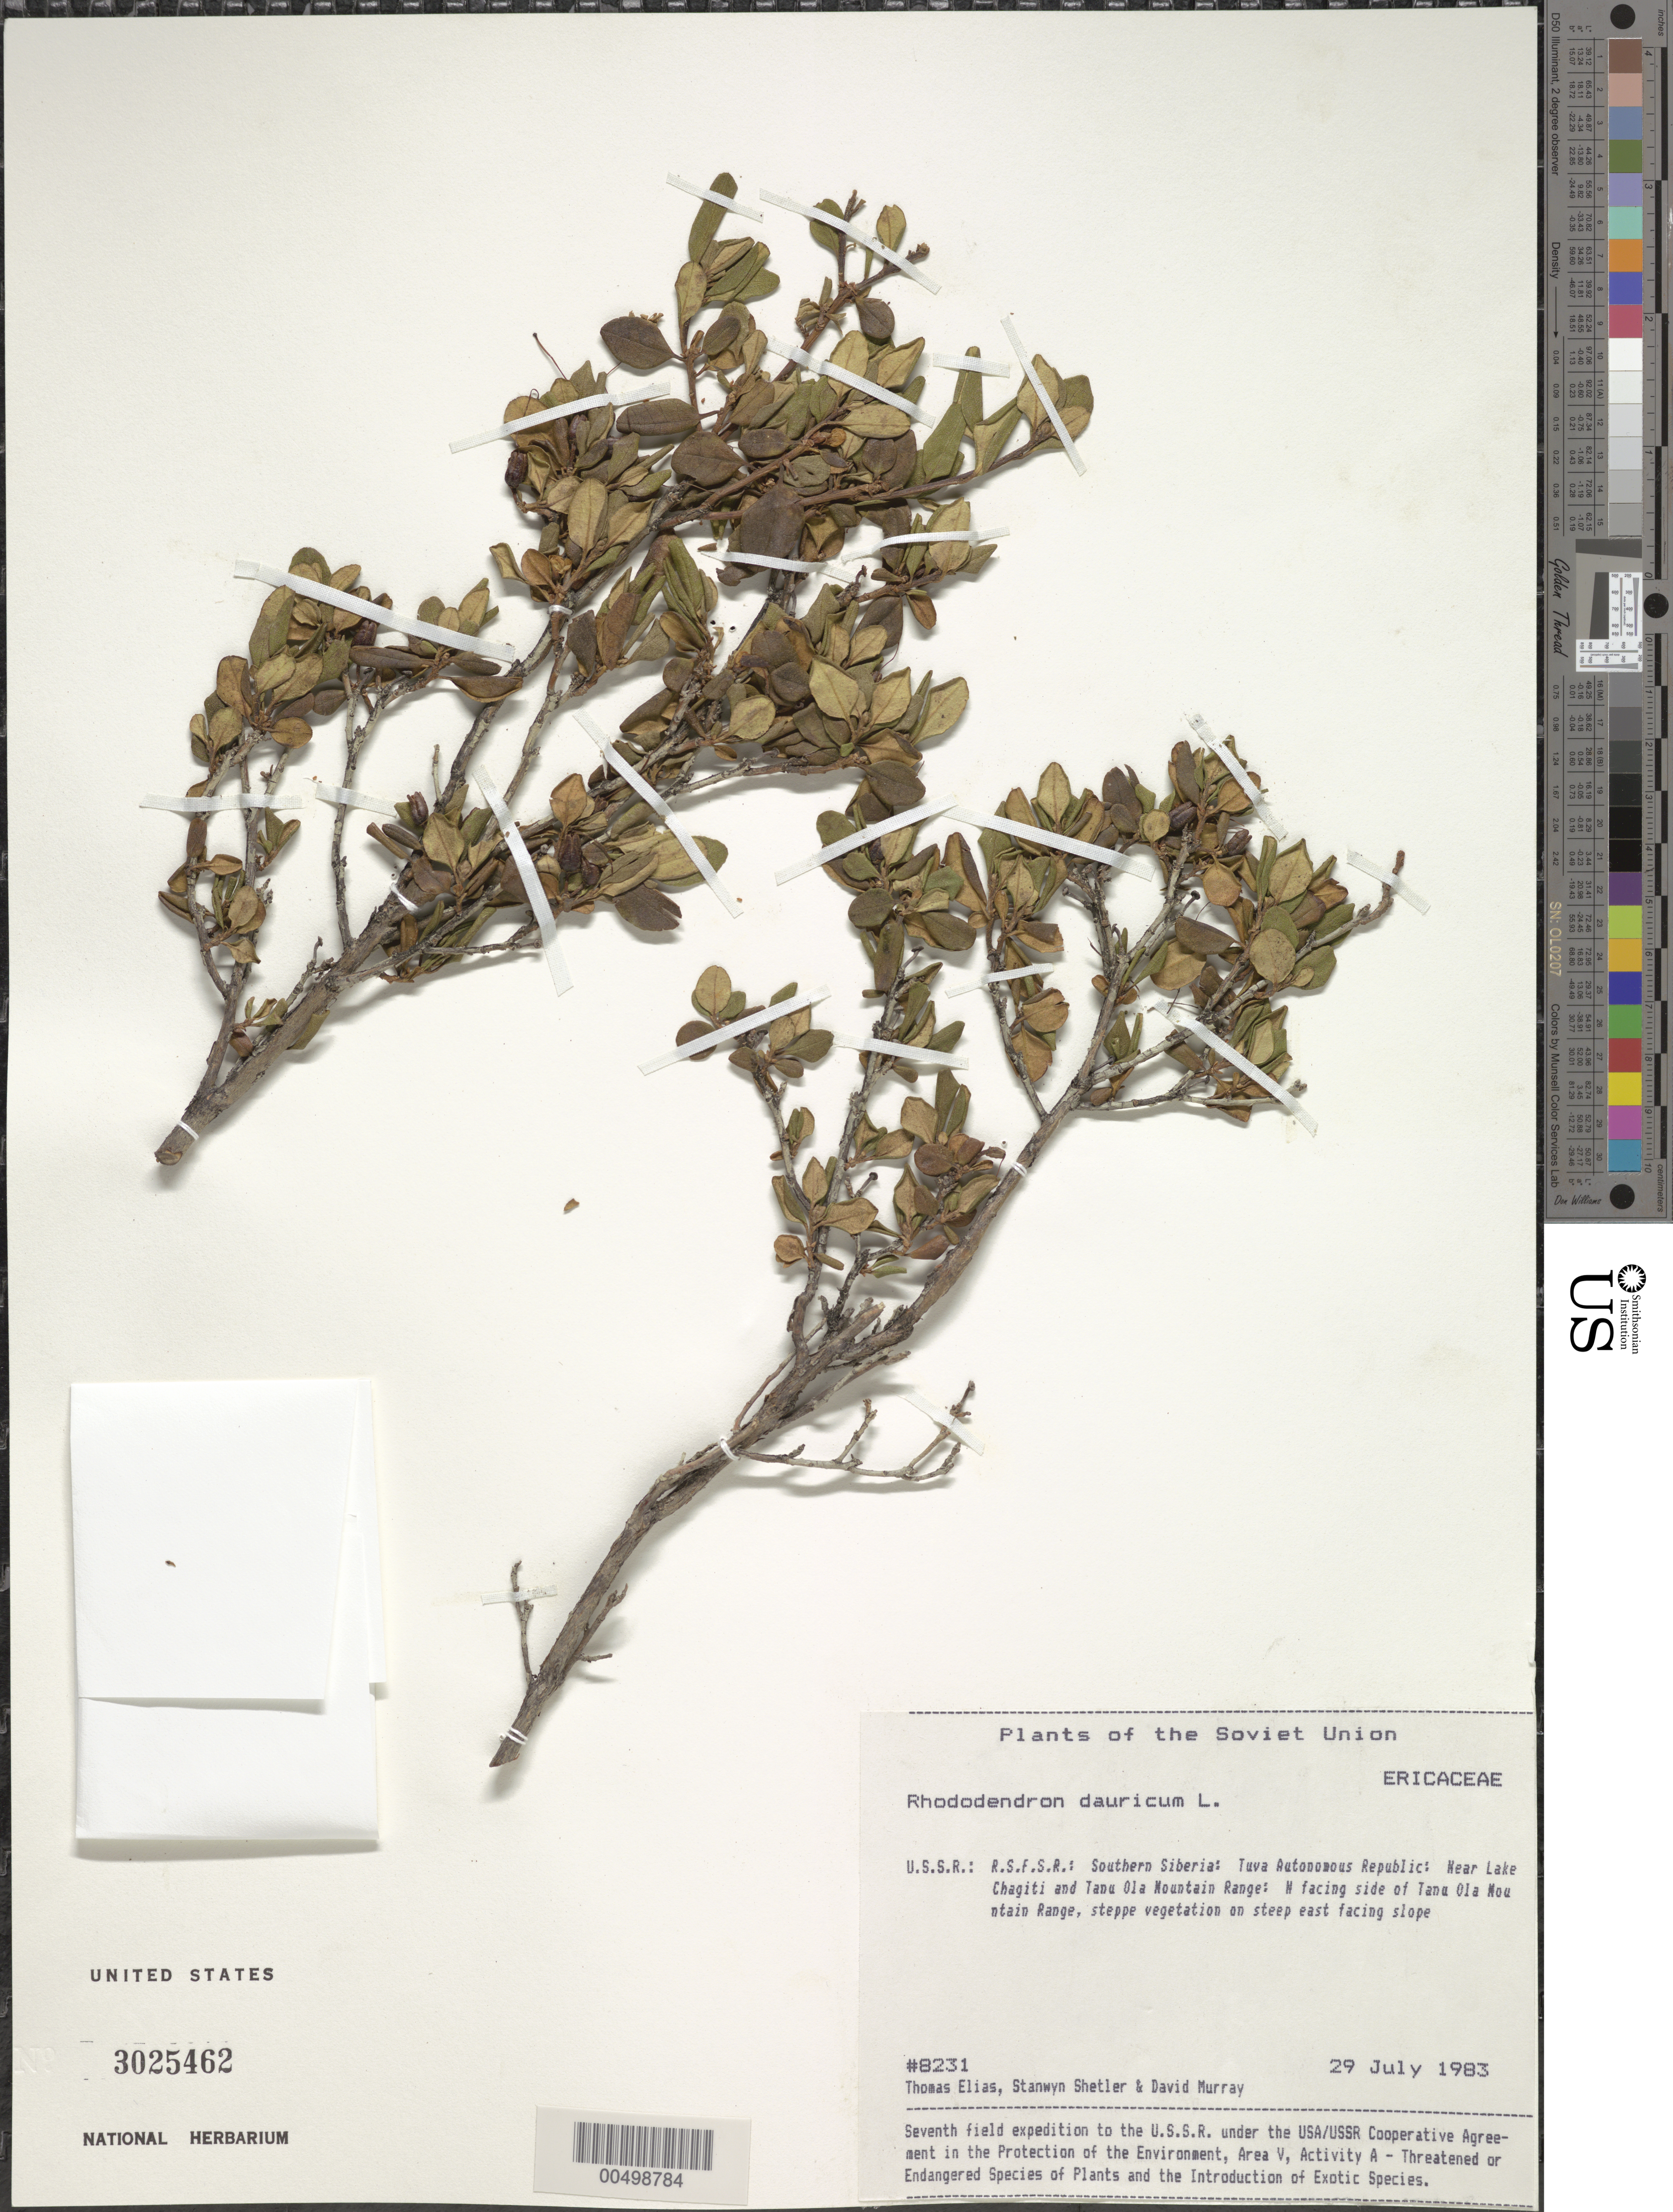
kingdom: Plantae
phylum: Tracheophyta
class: Magnoliopsida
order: Ericales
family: Ericaceae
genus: Rhododendron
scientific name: Rhododendron dauricum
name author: L.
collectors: T. Elias, S. Shetler & D. F. Murray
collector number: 8231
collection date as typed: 29 Jul 1983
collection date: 1983-07-29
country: Russian Federation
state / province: Tuva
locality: Near Lake Chagitai and N-facing side of Tannu-Ola Mountain Range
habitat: steppe vegetation on steep east-facing slope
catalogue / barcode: US 3025462